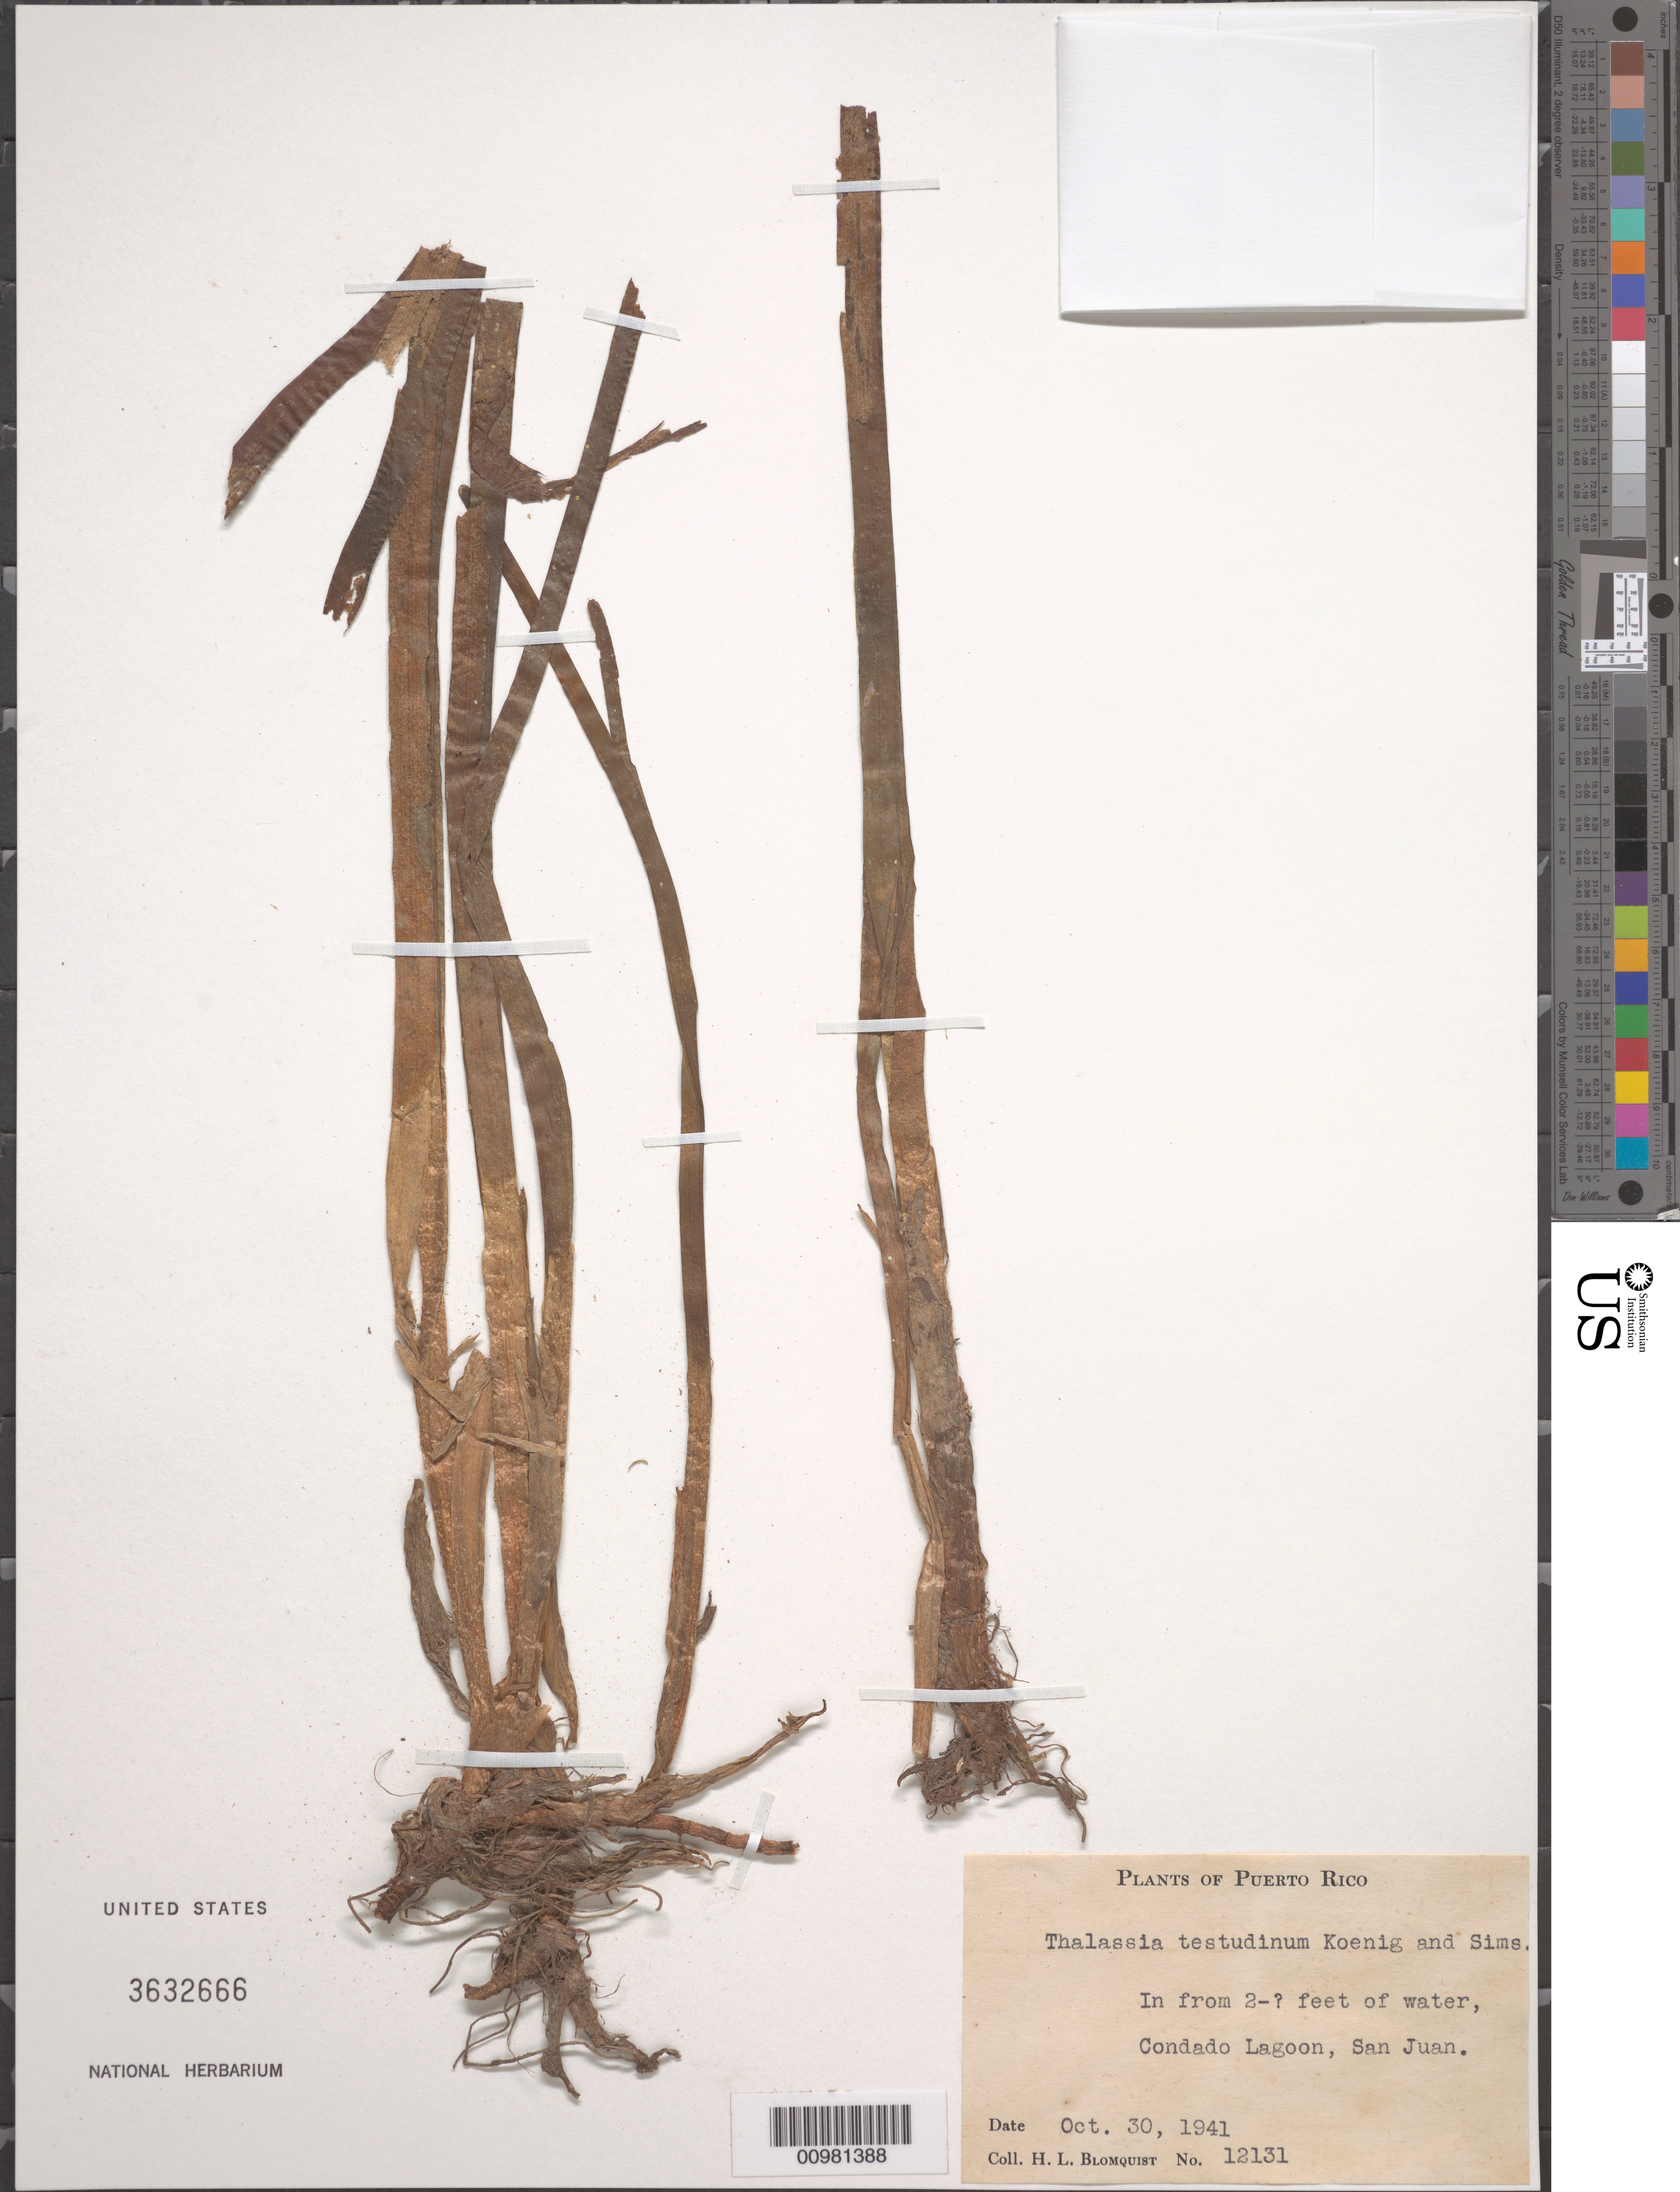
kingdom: Plantae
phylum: Tracheophyta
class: Liliopsida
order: Alismatales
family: Hydrocharitaceae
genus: Thalassia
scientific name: Thalassia testudinum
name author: Banks & Sol. ex K.D. Koenig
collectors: H. Blomquist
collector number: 12131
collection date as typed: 30 Oct 1941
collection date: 1941-10-30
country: Puerto Rico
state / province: San Juan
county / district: Juana Diaz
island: Puerto Rico I.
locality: Condado Lagoon, San Juan.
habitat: In from 2-? feet of water.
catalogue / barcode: US 3632666